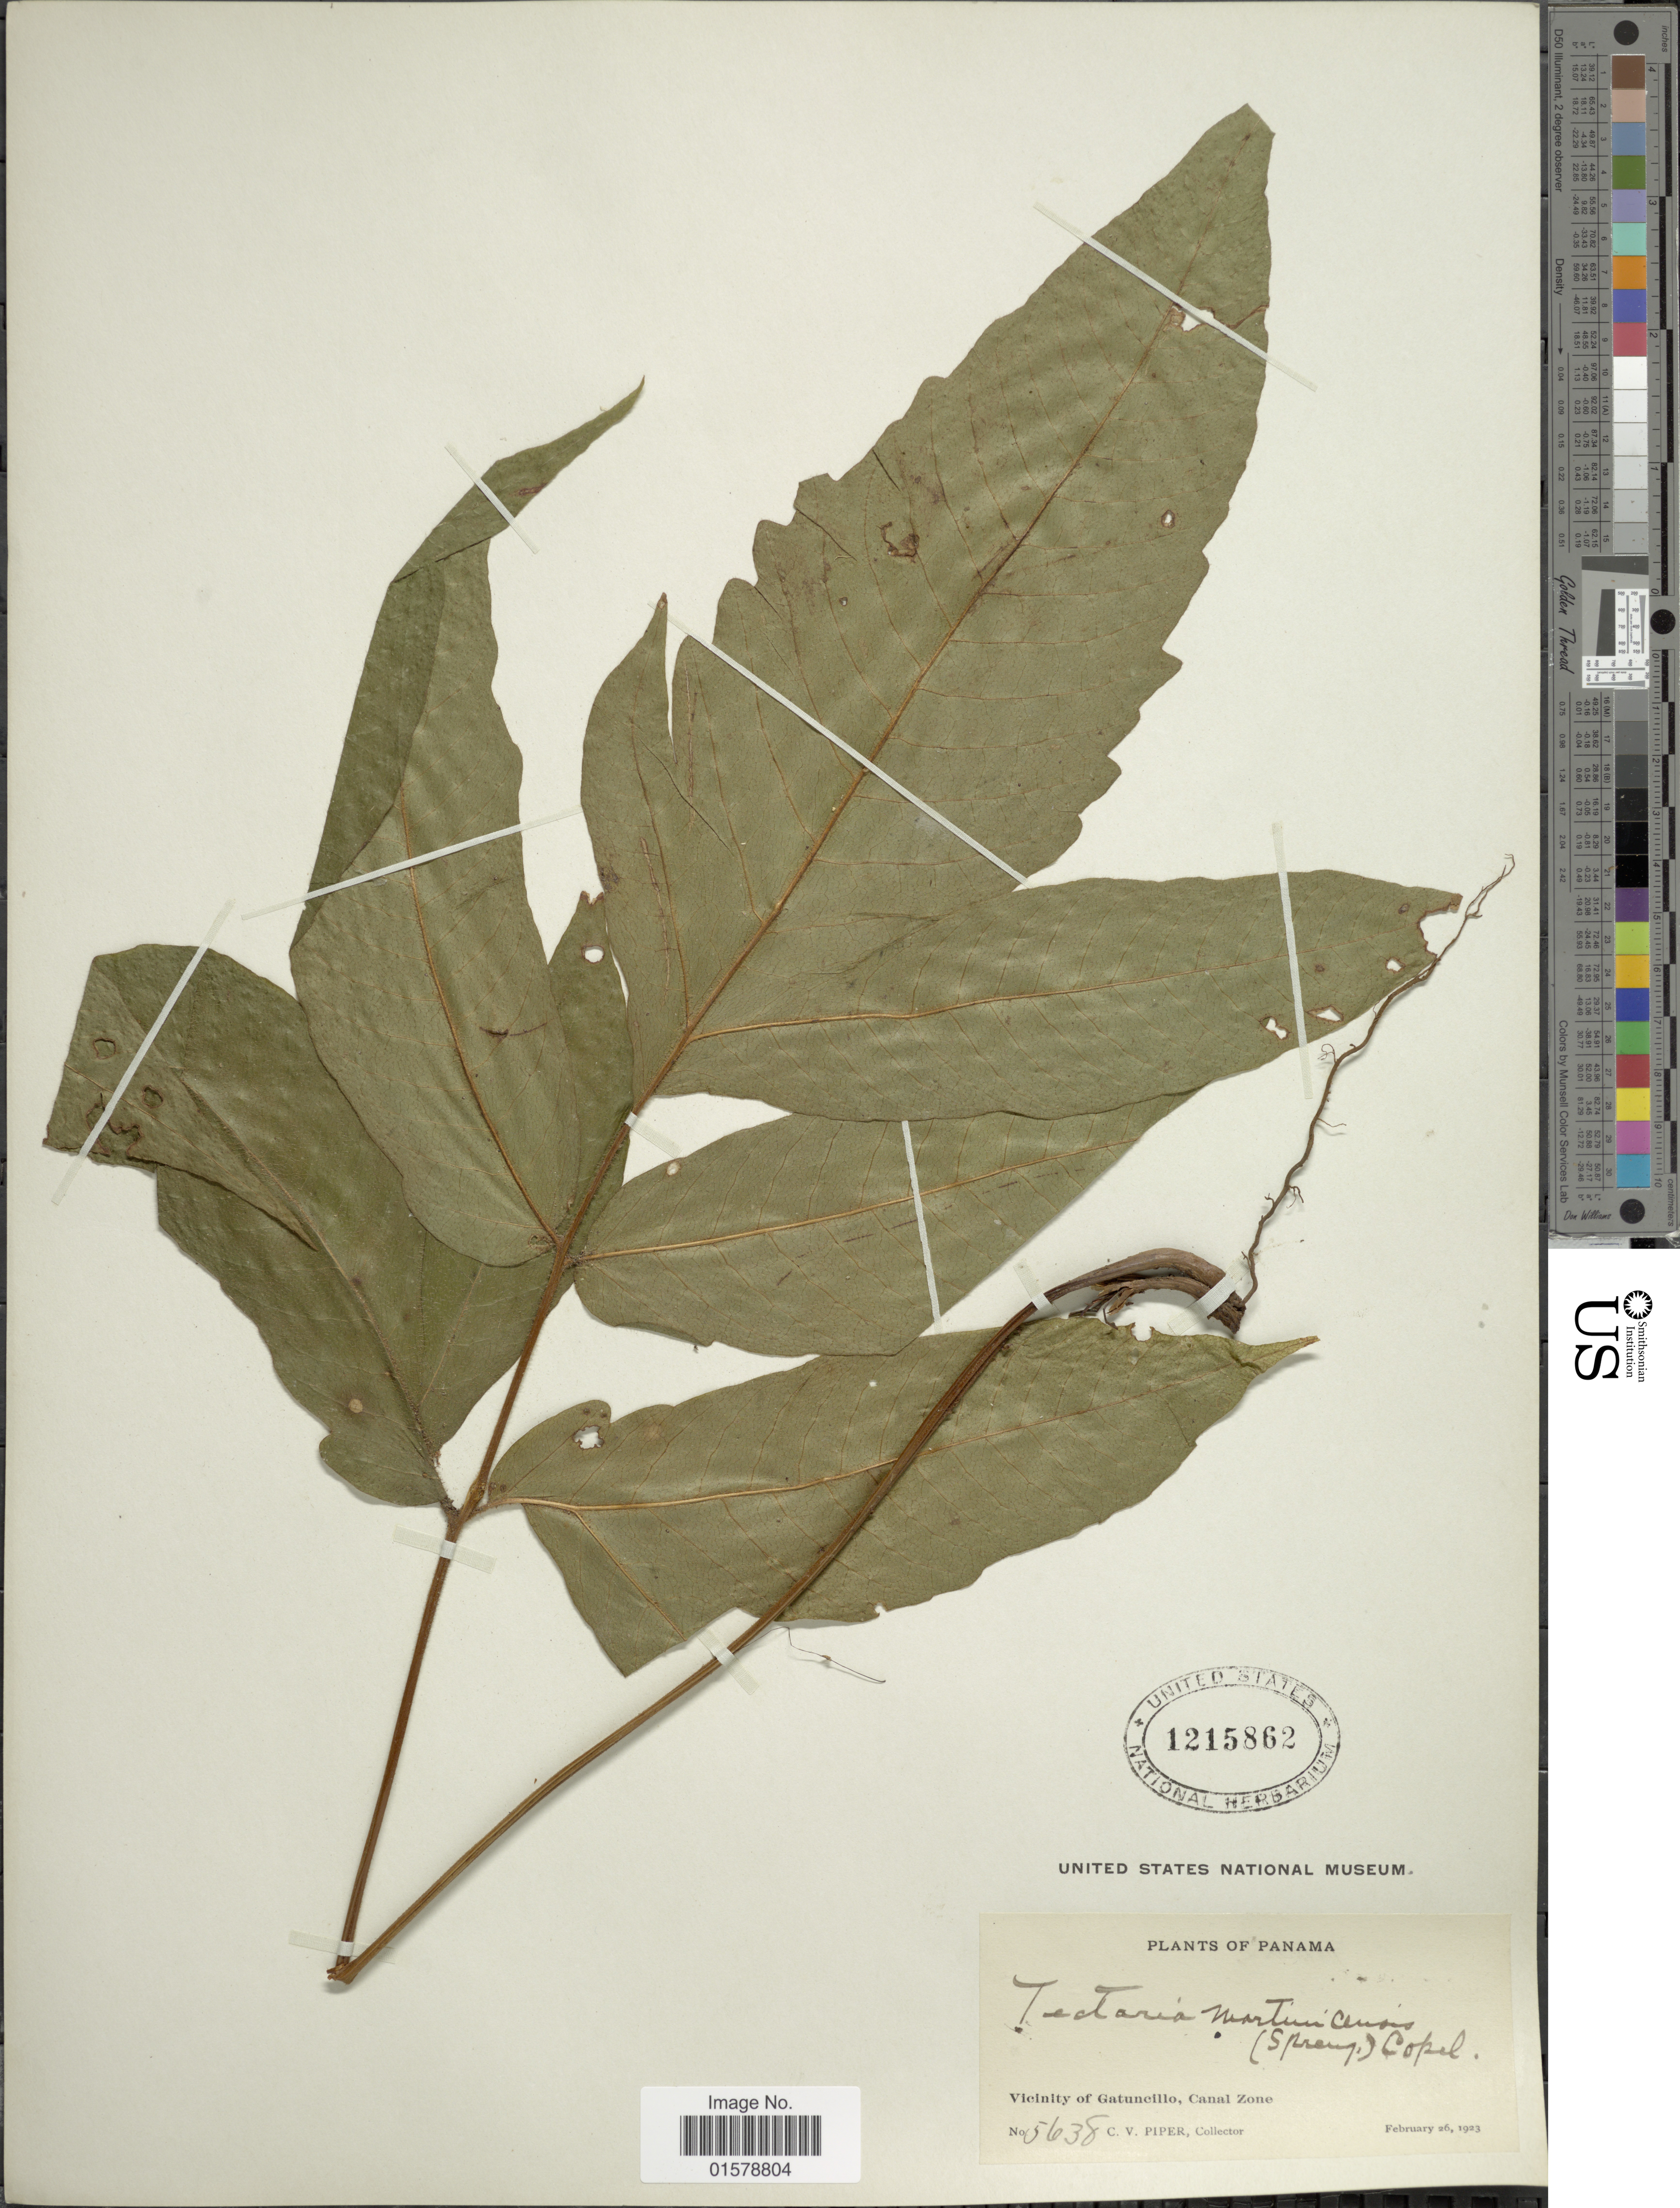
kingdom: Plantae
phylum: Tracheophyta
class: Polypodiopsida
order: Polypodiales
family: Tectariaceae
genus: Tectaria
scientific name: Tectaria pilosa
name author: (Fée) Maxon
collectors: C. V. Piper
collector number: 5638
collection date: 1923-02-26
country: Panama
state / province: Colón / Panamá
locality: Vicinity of Gatuncillo, Canal Zone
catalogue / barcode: US 1215862